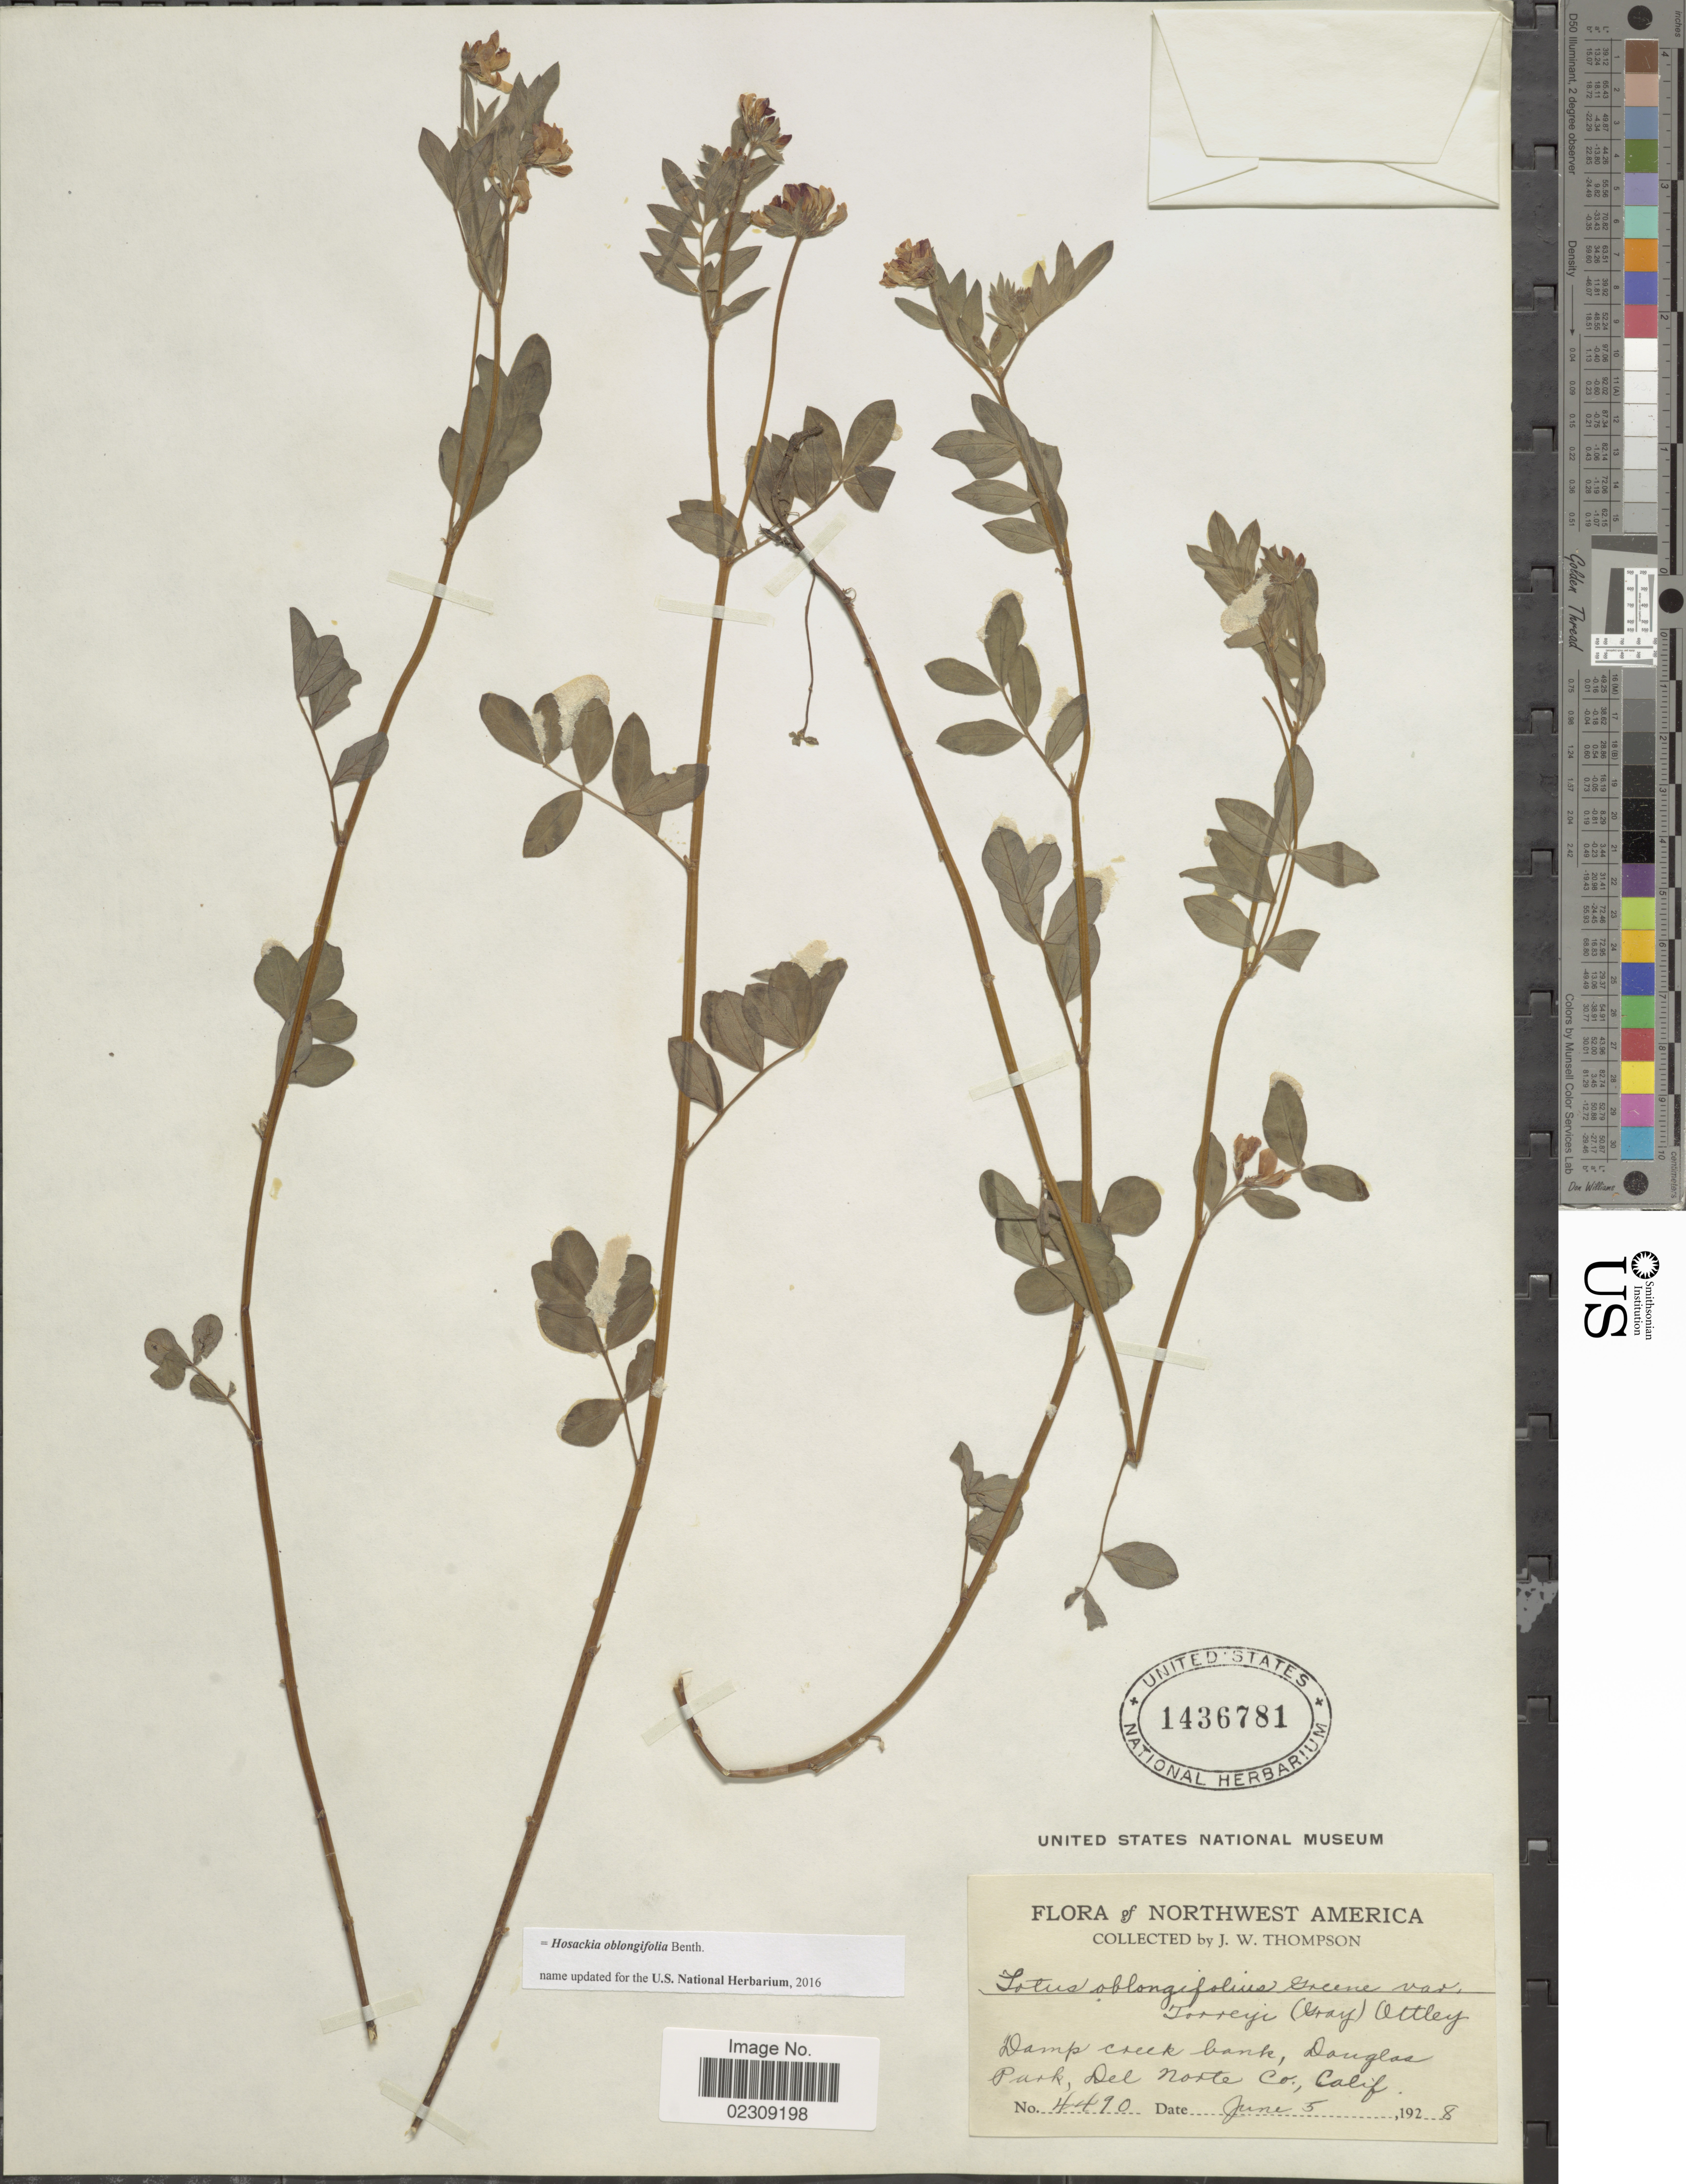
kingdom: Plantae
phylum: Tracheophyta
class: Magnoliopsida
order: Fabales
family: Fabaceae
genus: Hosackia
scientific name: Hosackia oblongifolia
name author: Benth.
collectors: J. W. Thompson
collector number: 4490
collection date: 1928-06-05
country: United States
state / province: California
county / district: Del Norte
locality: Damp creek bank, Douglas Park, Del Norte Co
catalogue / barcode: US 1436781